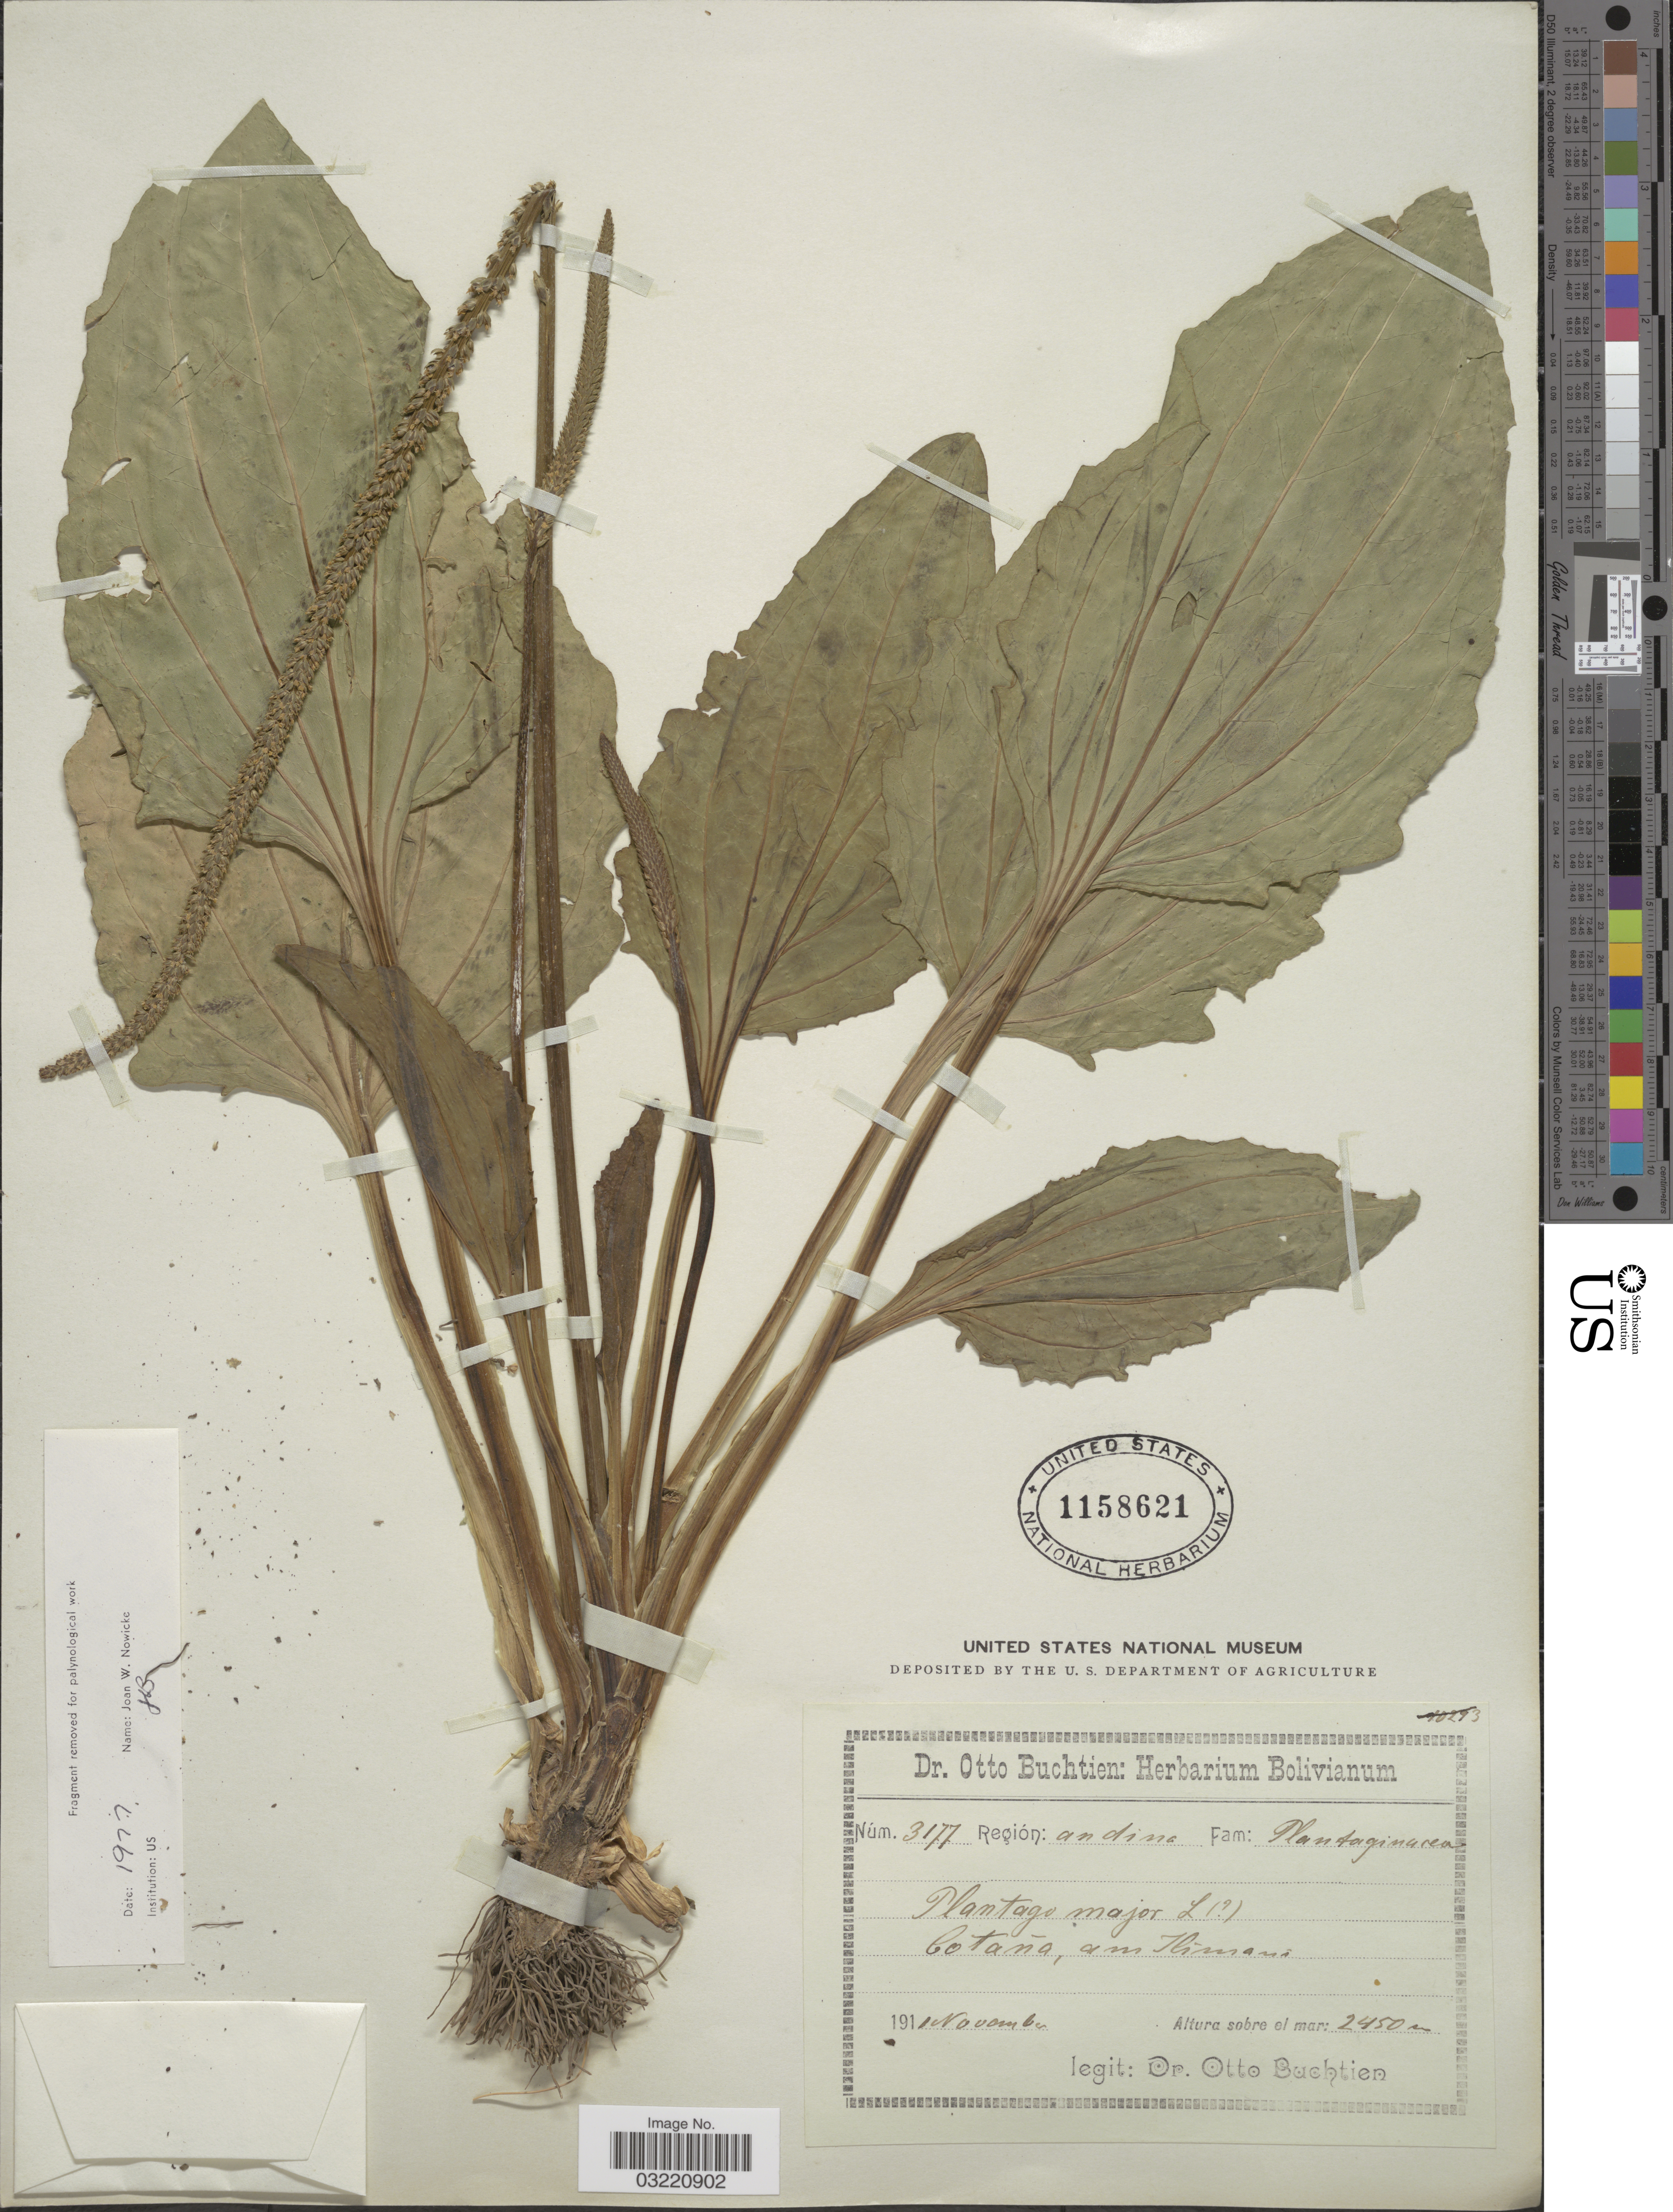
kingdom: Plantae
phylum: Tracheophyta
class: Magnoliopsida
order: Lamiales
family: Plantaginaceae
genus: Plantago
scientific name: Plantago major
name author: L.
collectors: O. Buchtien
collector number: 3177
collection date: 1911-11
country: Bolivia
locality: Región: andina. Cotaña, am Ilimani.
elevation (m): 2450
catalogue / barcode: US 1158621